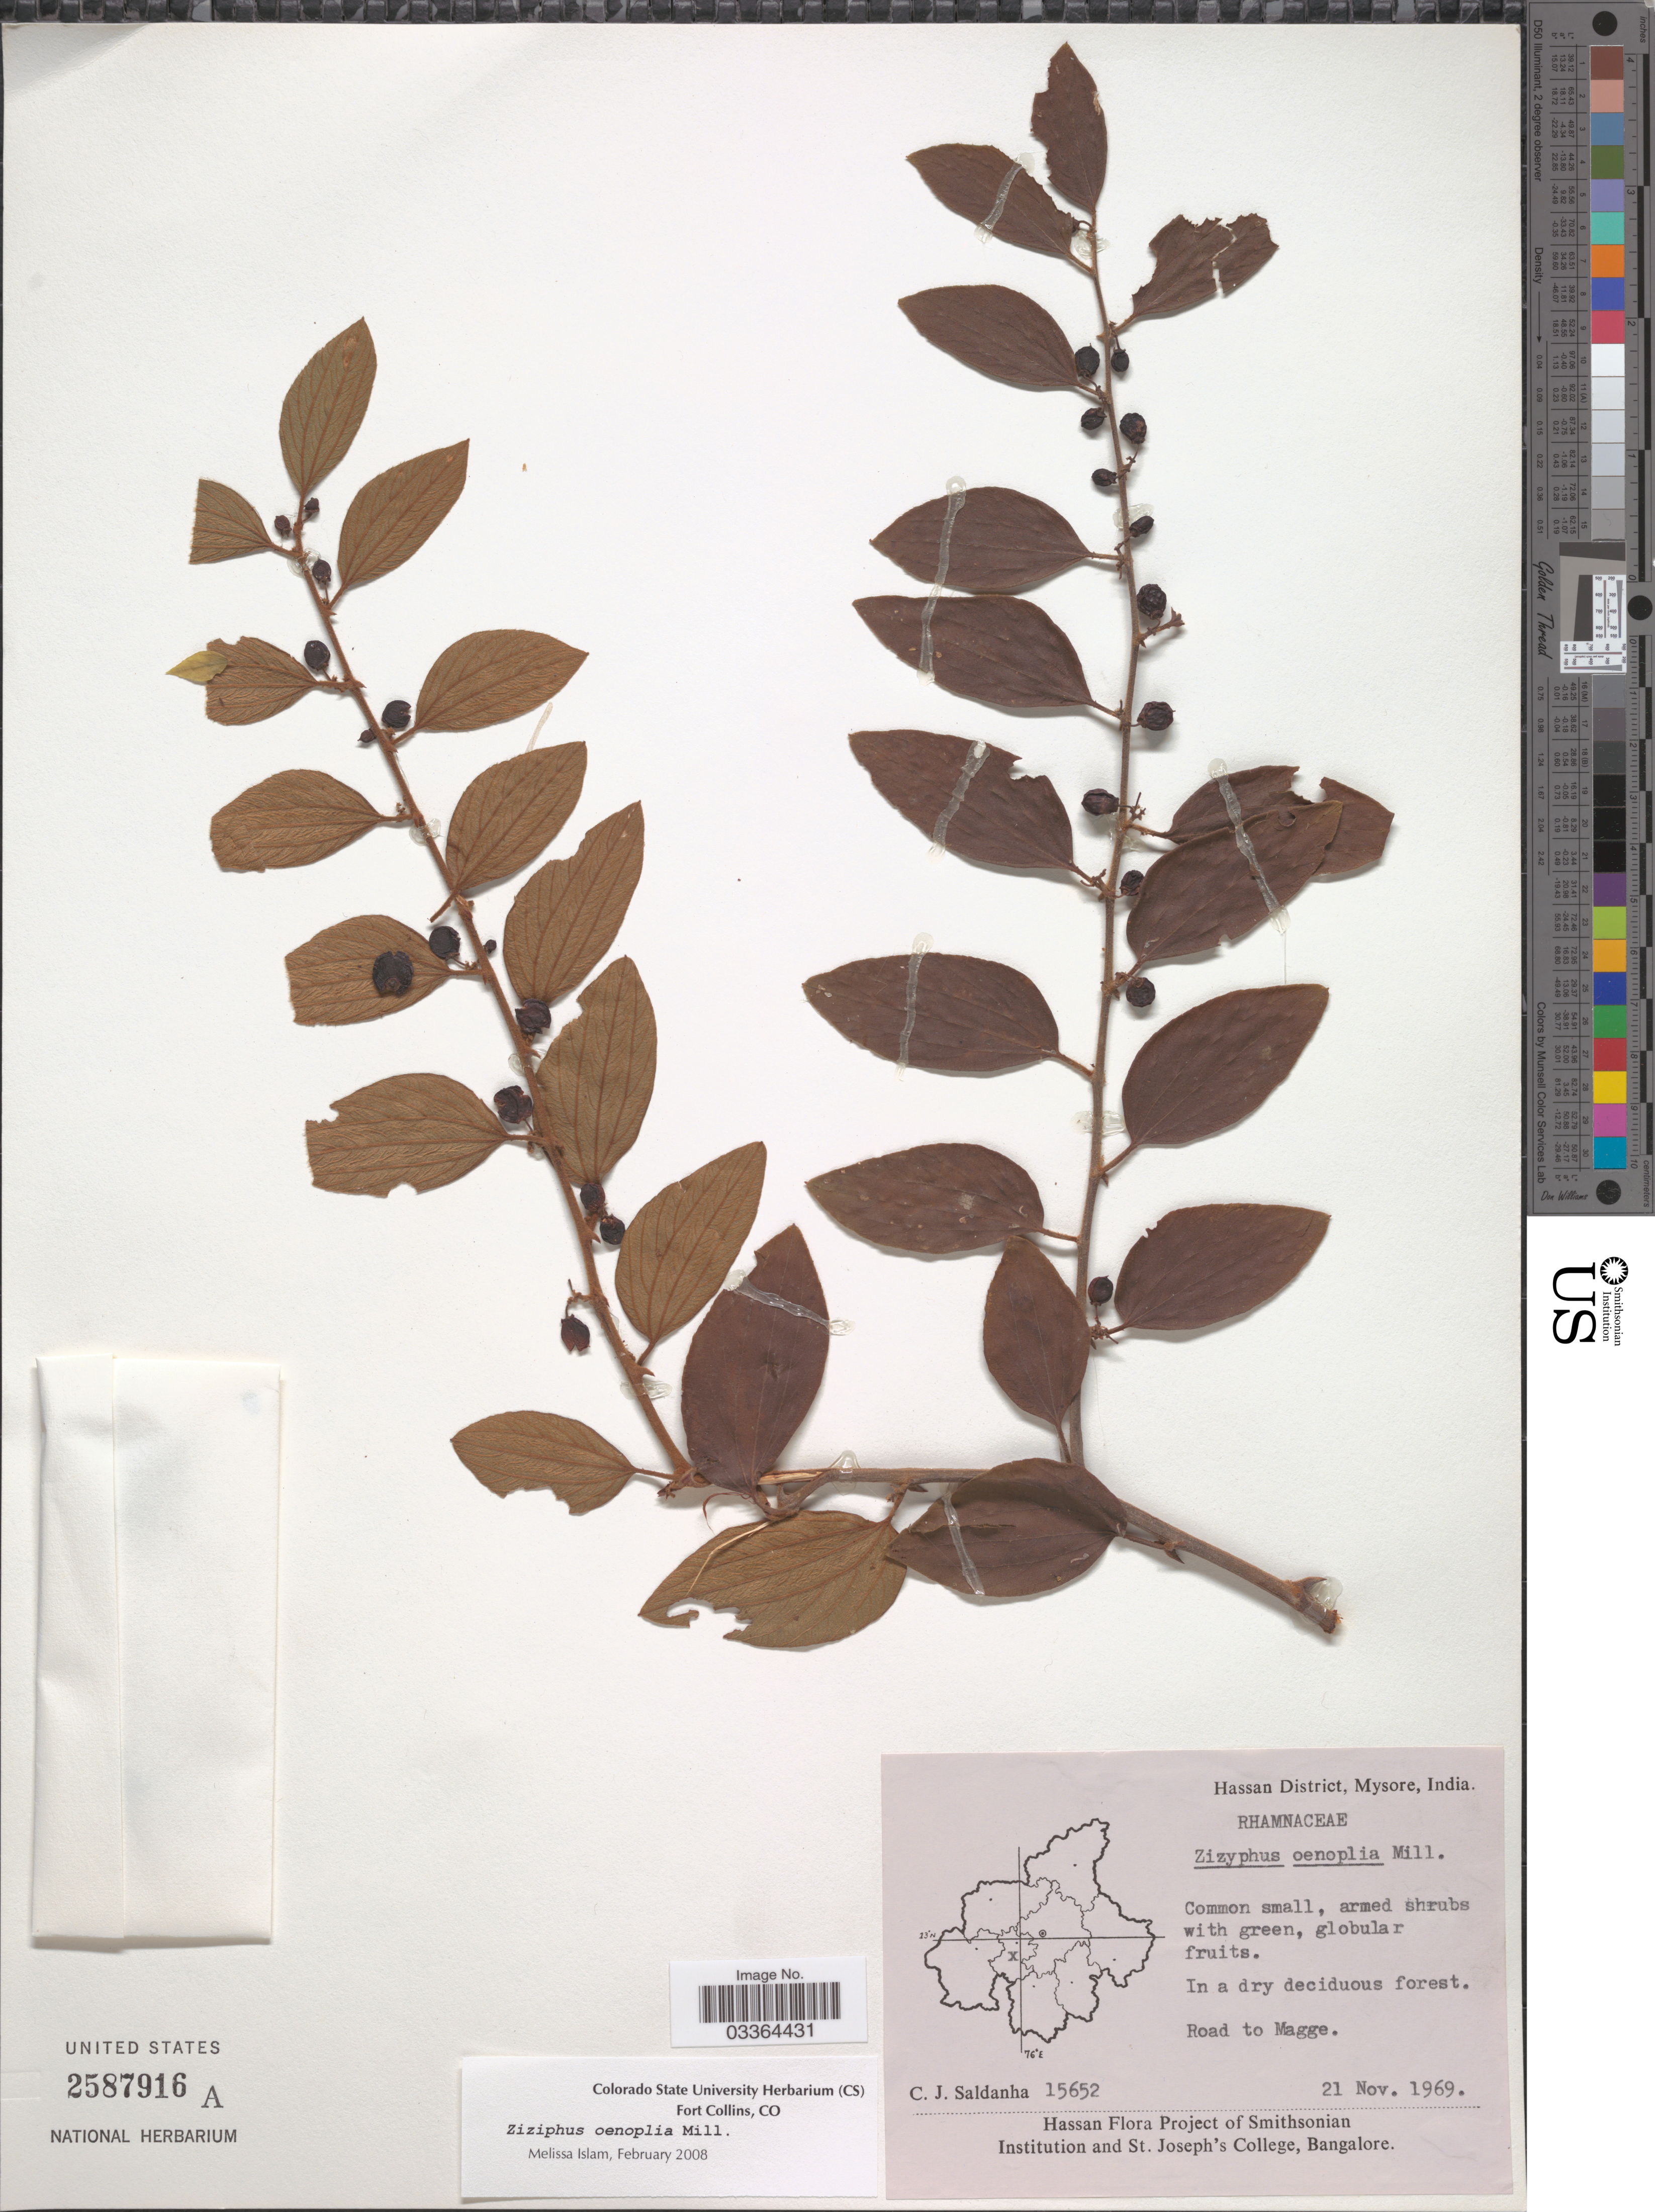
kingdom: Plantae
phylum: Tracheophyta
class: Magnoliopsida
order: Rosales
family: Rhamnaceae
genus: Ziziphus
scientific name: Ziziphus oenopolia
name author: (L.) Mill.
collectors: C. J. Saldanha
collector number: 15652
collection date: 1969-11-21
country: India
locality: Hassan District, Mysore. Road to Magge.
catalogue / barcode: US 2587916A